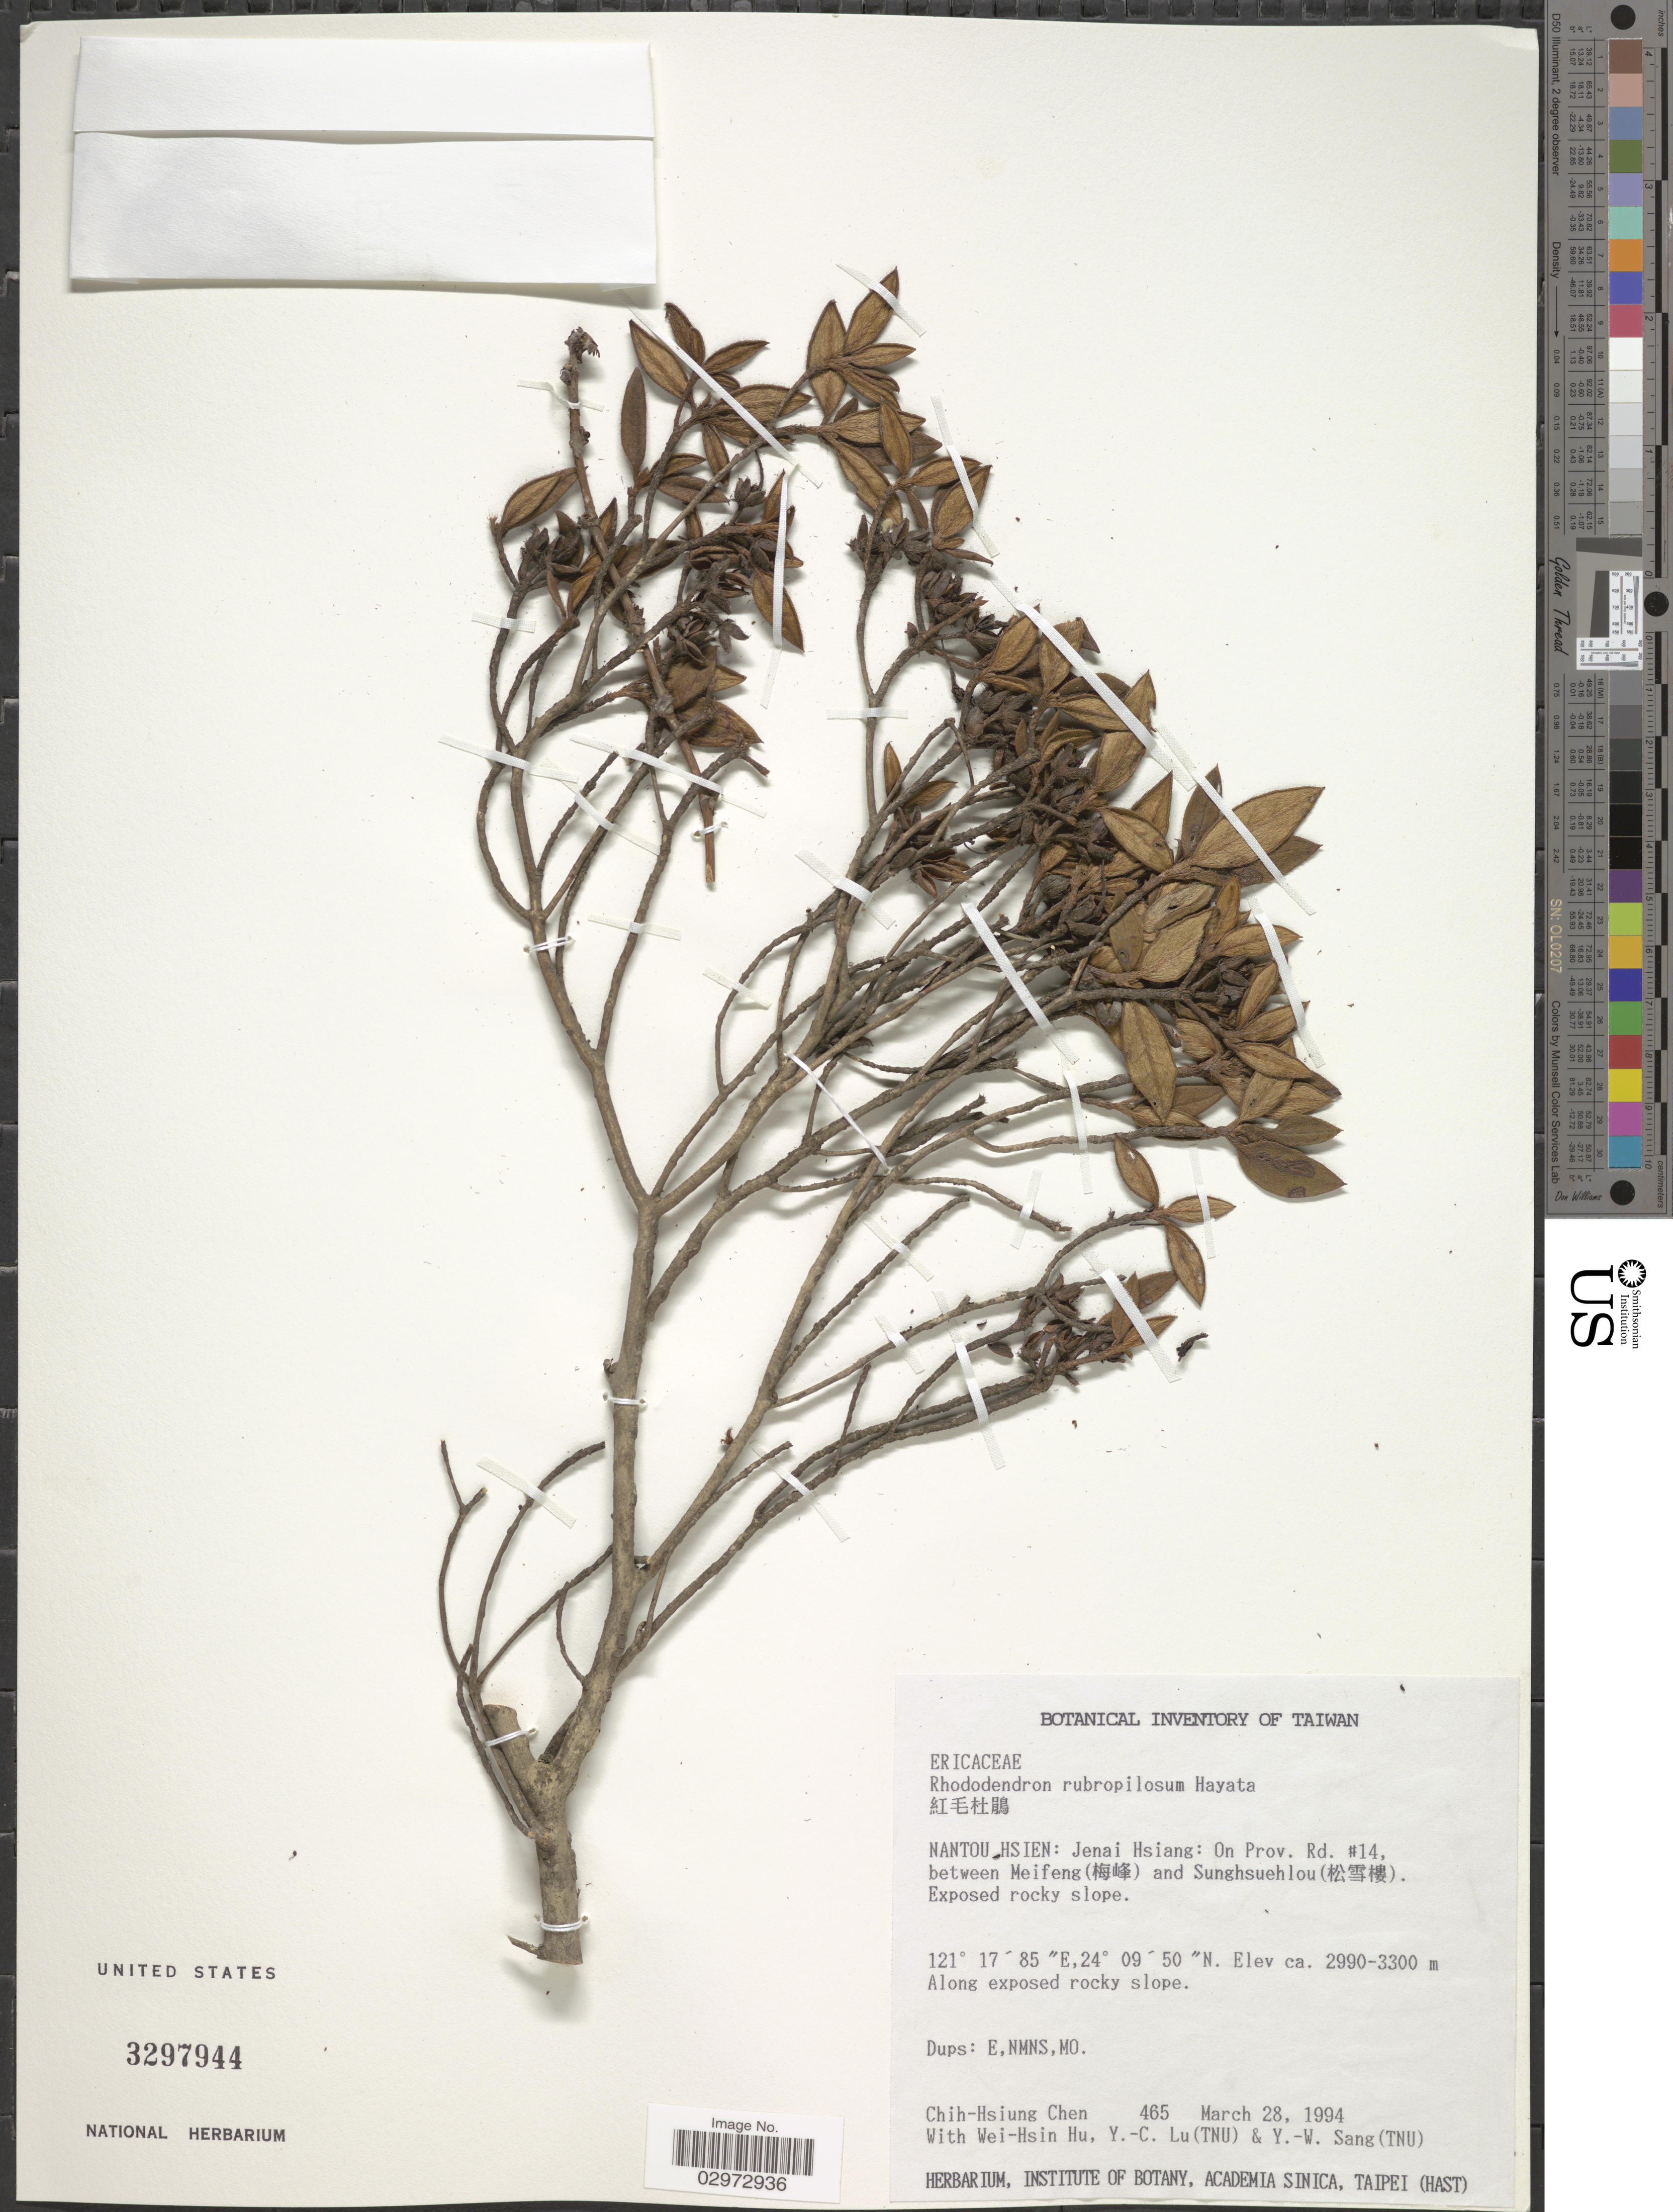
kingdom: Plantae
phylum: Tracheophyta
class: Magnoliopsida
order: Ericales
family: Ericaceae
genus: Rhododendron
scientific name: Rhododendron rubropilosum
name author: Hayata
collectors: C.-H. Chen, W. H. Hu, Y. C. Lu & Y. Sang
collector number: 465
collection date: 1994-03-28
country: Taiwan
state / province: Nantou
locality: Nantou Hsien, Jenai Hsiang, On Prov. Rd. #14, between Meifeng (X) and Sungsuehlou (X).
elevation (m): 2990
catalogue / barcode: US 3297944